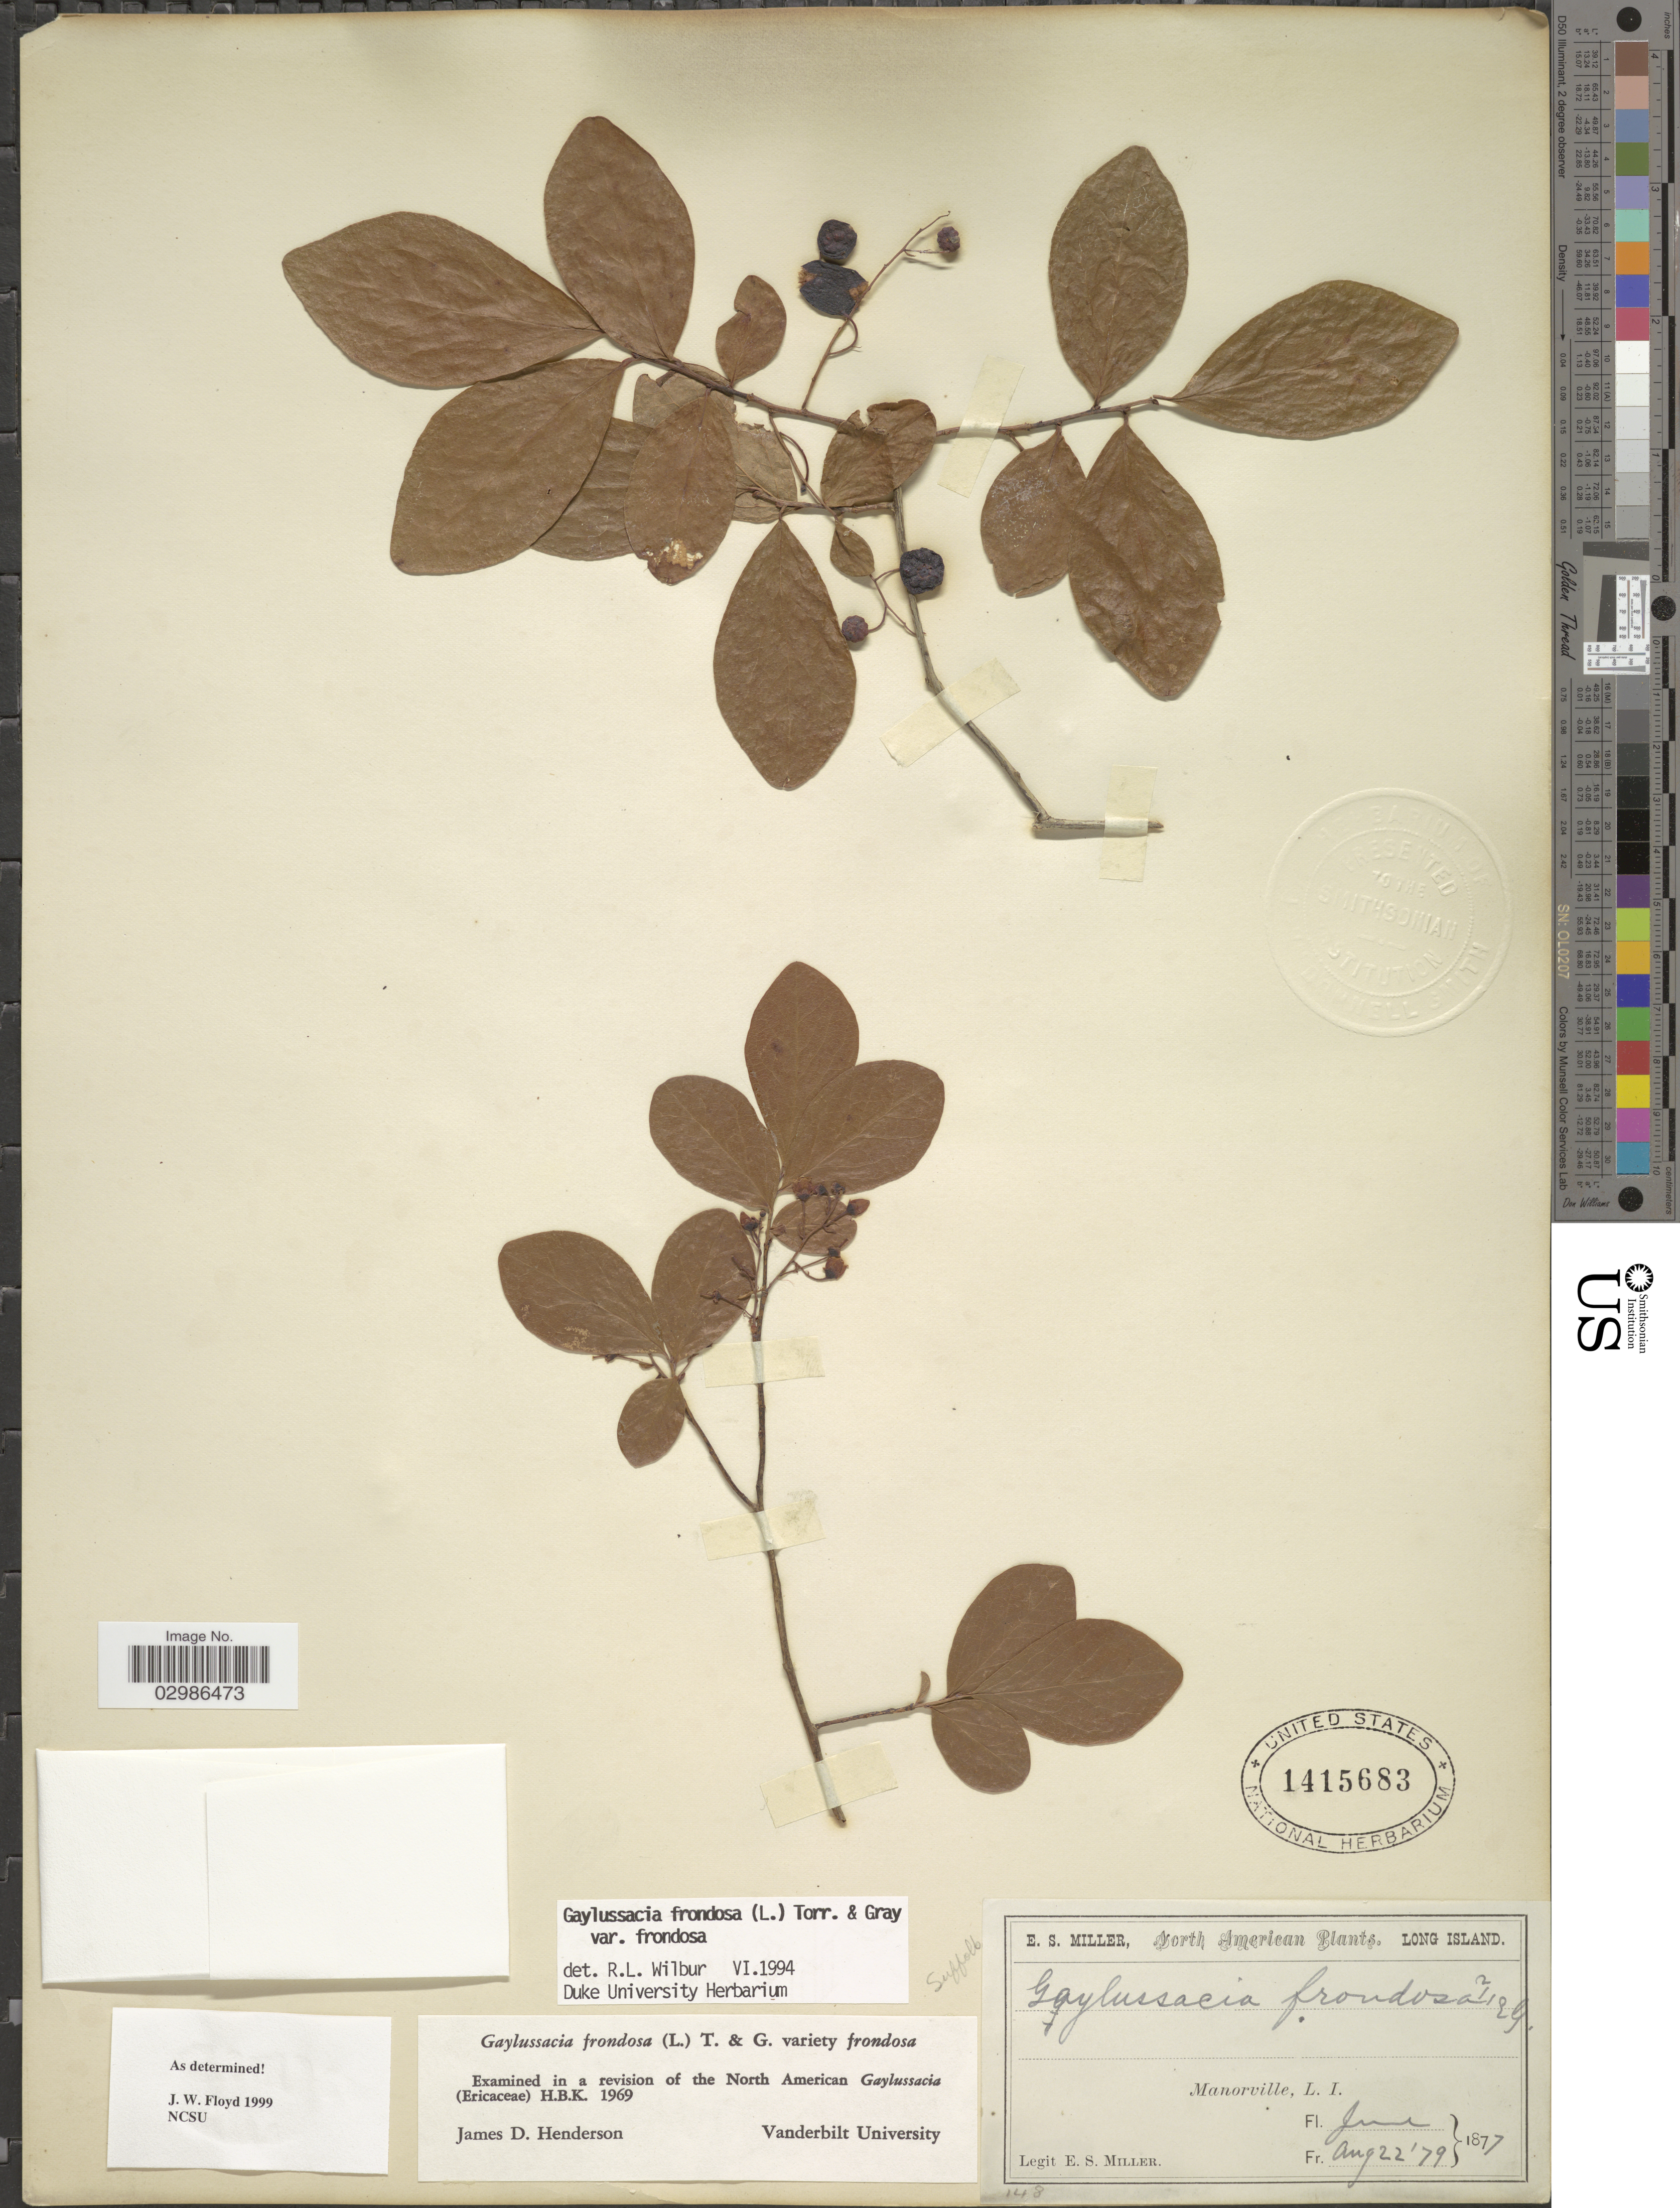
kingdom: Plantae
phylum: Tracheophyta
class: Magnoliopsida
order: Ericales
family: Ericaceae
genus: Gaylussacia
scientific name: Gaylussacia frondosa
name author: (L.) Torr. & A. Gray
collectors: E. S. Miller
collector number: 148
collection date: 1877-06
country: United States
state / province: New York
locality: Manorville, Long Island. Suffolk.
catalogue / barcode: US 1415683